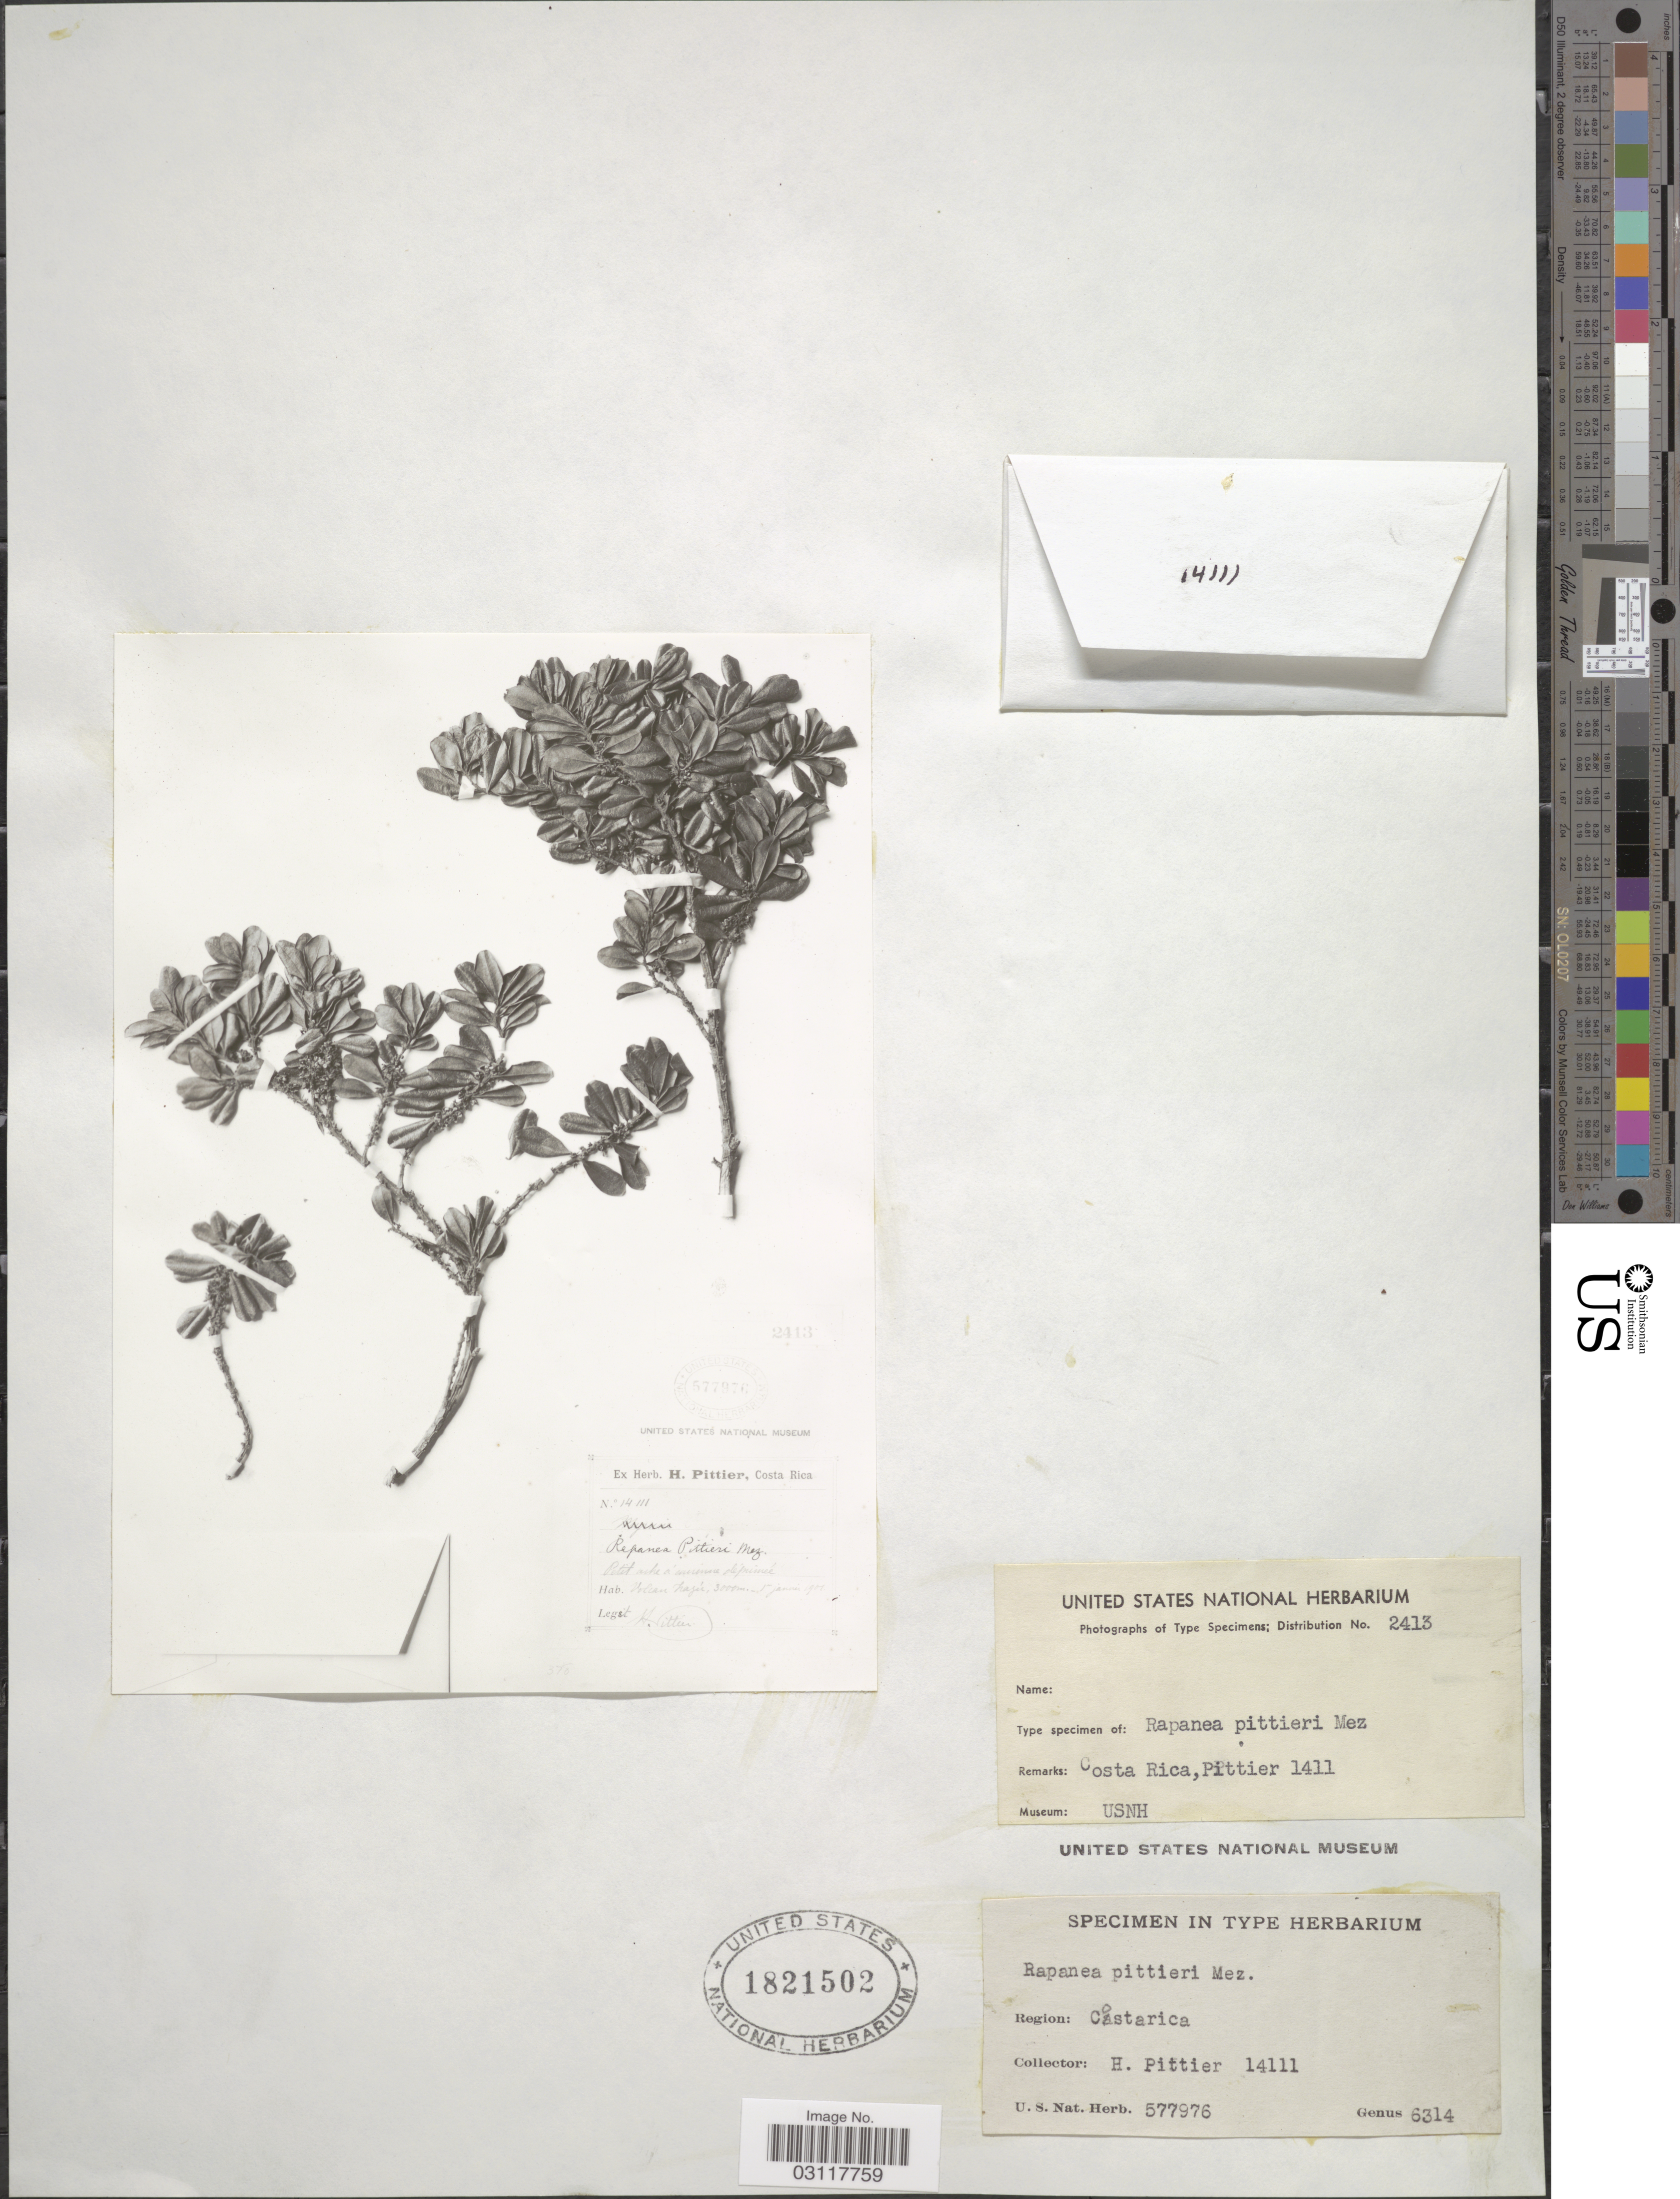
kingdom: Plantae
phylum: Tracheophyta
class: Magnoliopsida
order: Ericales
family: Primulaceae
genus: Rapanea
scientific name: Rapanea pittieri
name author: Mez in Engl.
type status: Isosyntype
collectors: H. F. Pittier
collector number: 14111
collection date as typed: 01 Jan 1901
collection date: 1901-01-01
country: Costa Rica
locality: Volcan Irazu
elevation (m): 3000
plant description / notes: Photograph and fragmentary material of US type specimen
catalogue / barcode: US 1821502